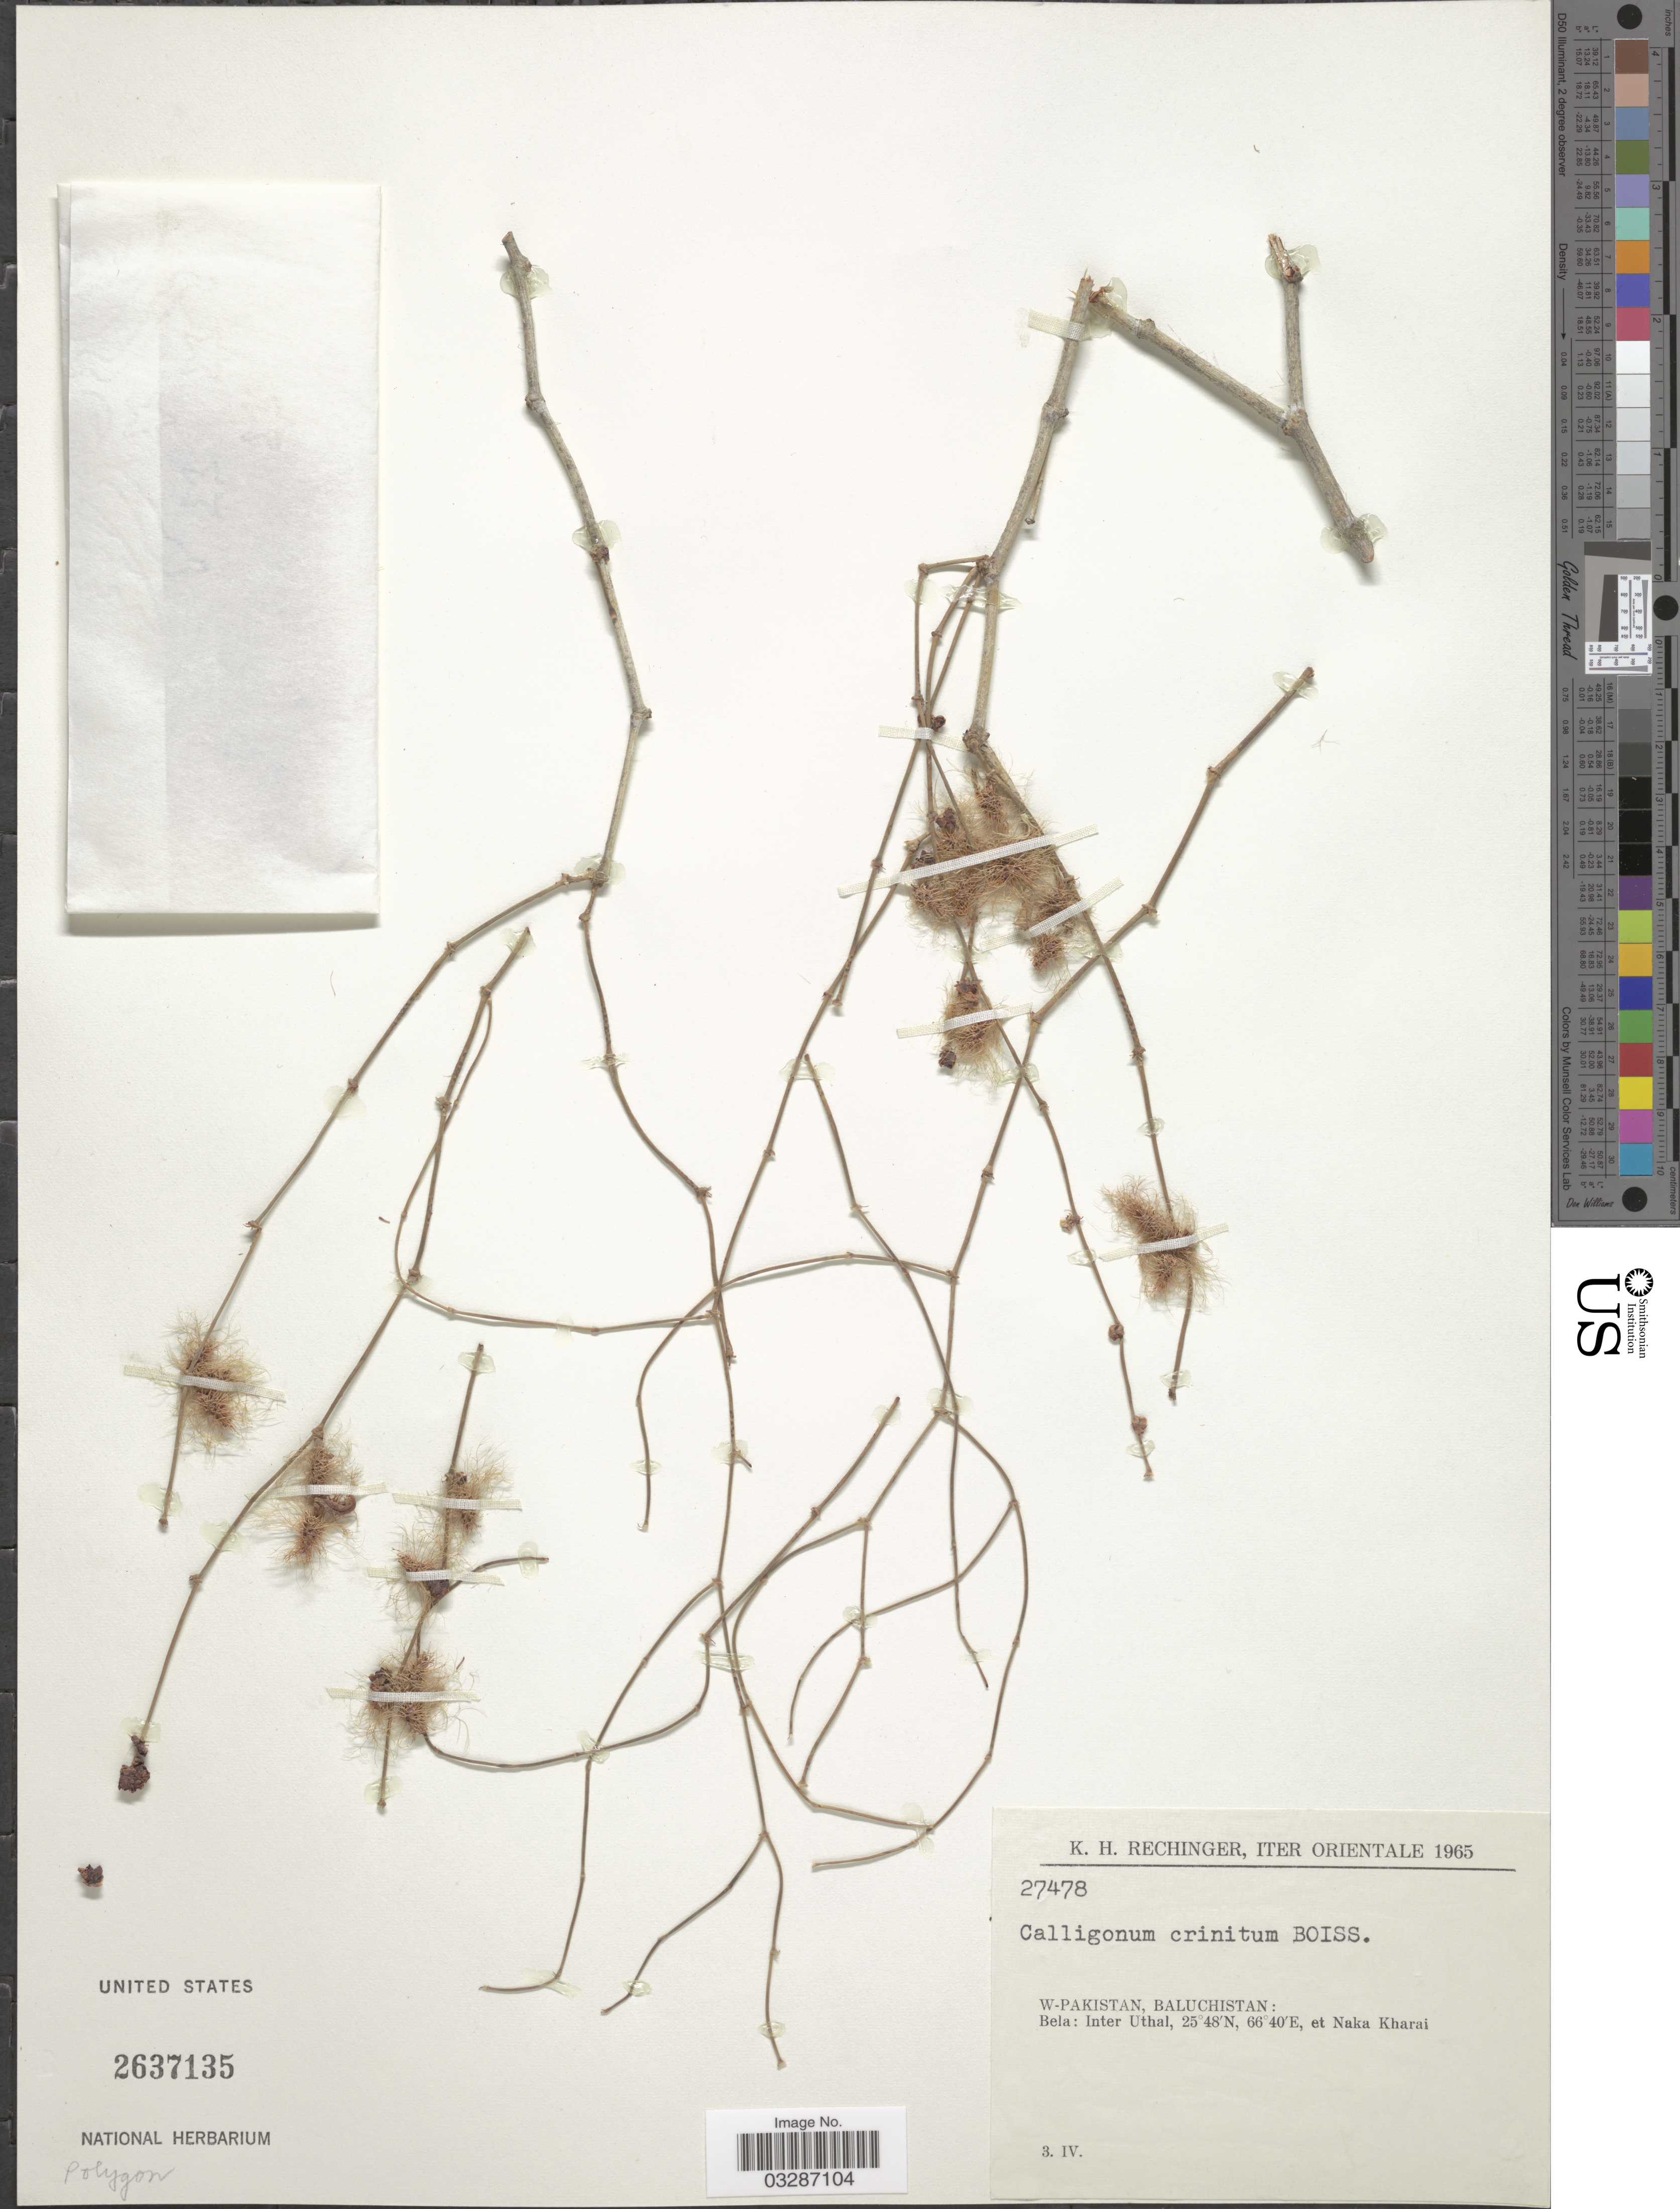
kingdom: Plantae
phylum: Tracheophyta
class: Magnoliopsida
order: Caryophyllales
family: Polygonaceae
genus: Calligonum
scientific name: Calligonum crinitum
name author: Boiss.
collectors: K. H. Rechinger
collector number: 27478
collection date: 1965-04-03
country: Pakistan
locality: Orientale. W-Pakistan, Baluchistan: Bela: Inter Uthal et Naka Kharai.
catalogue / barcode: US 2637135